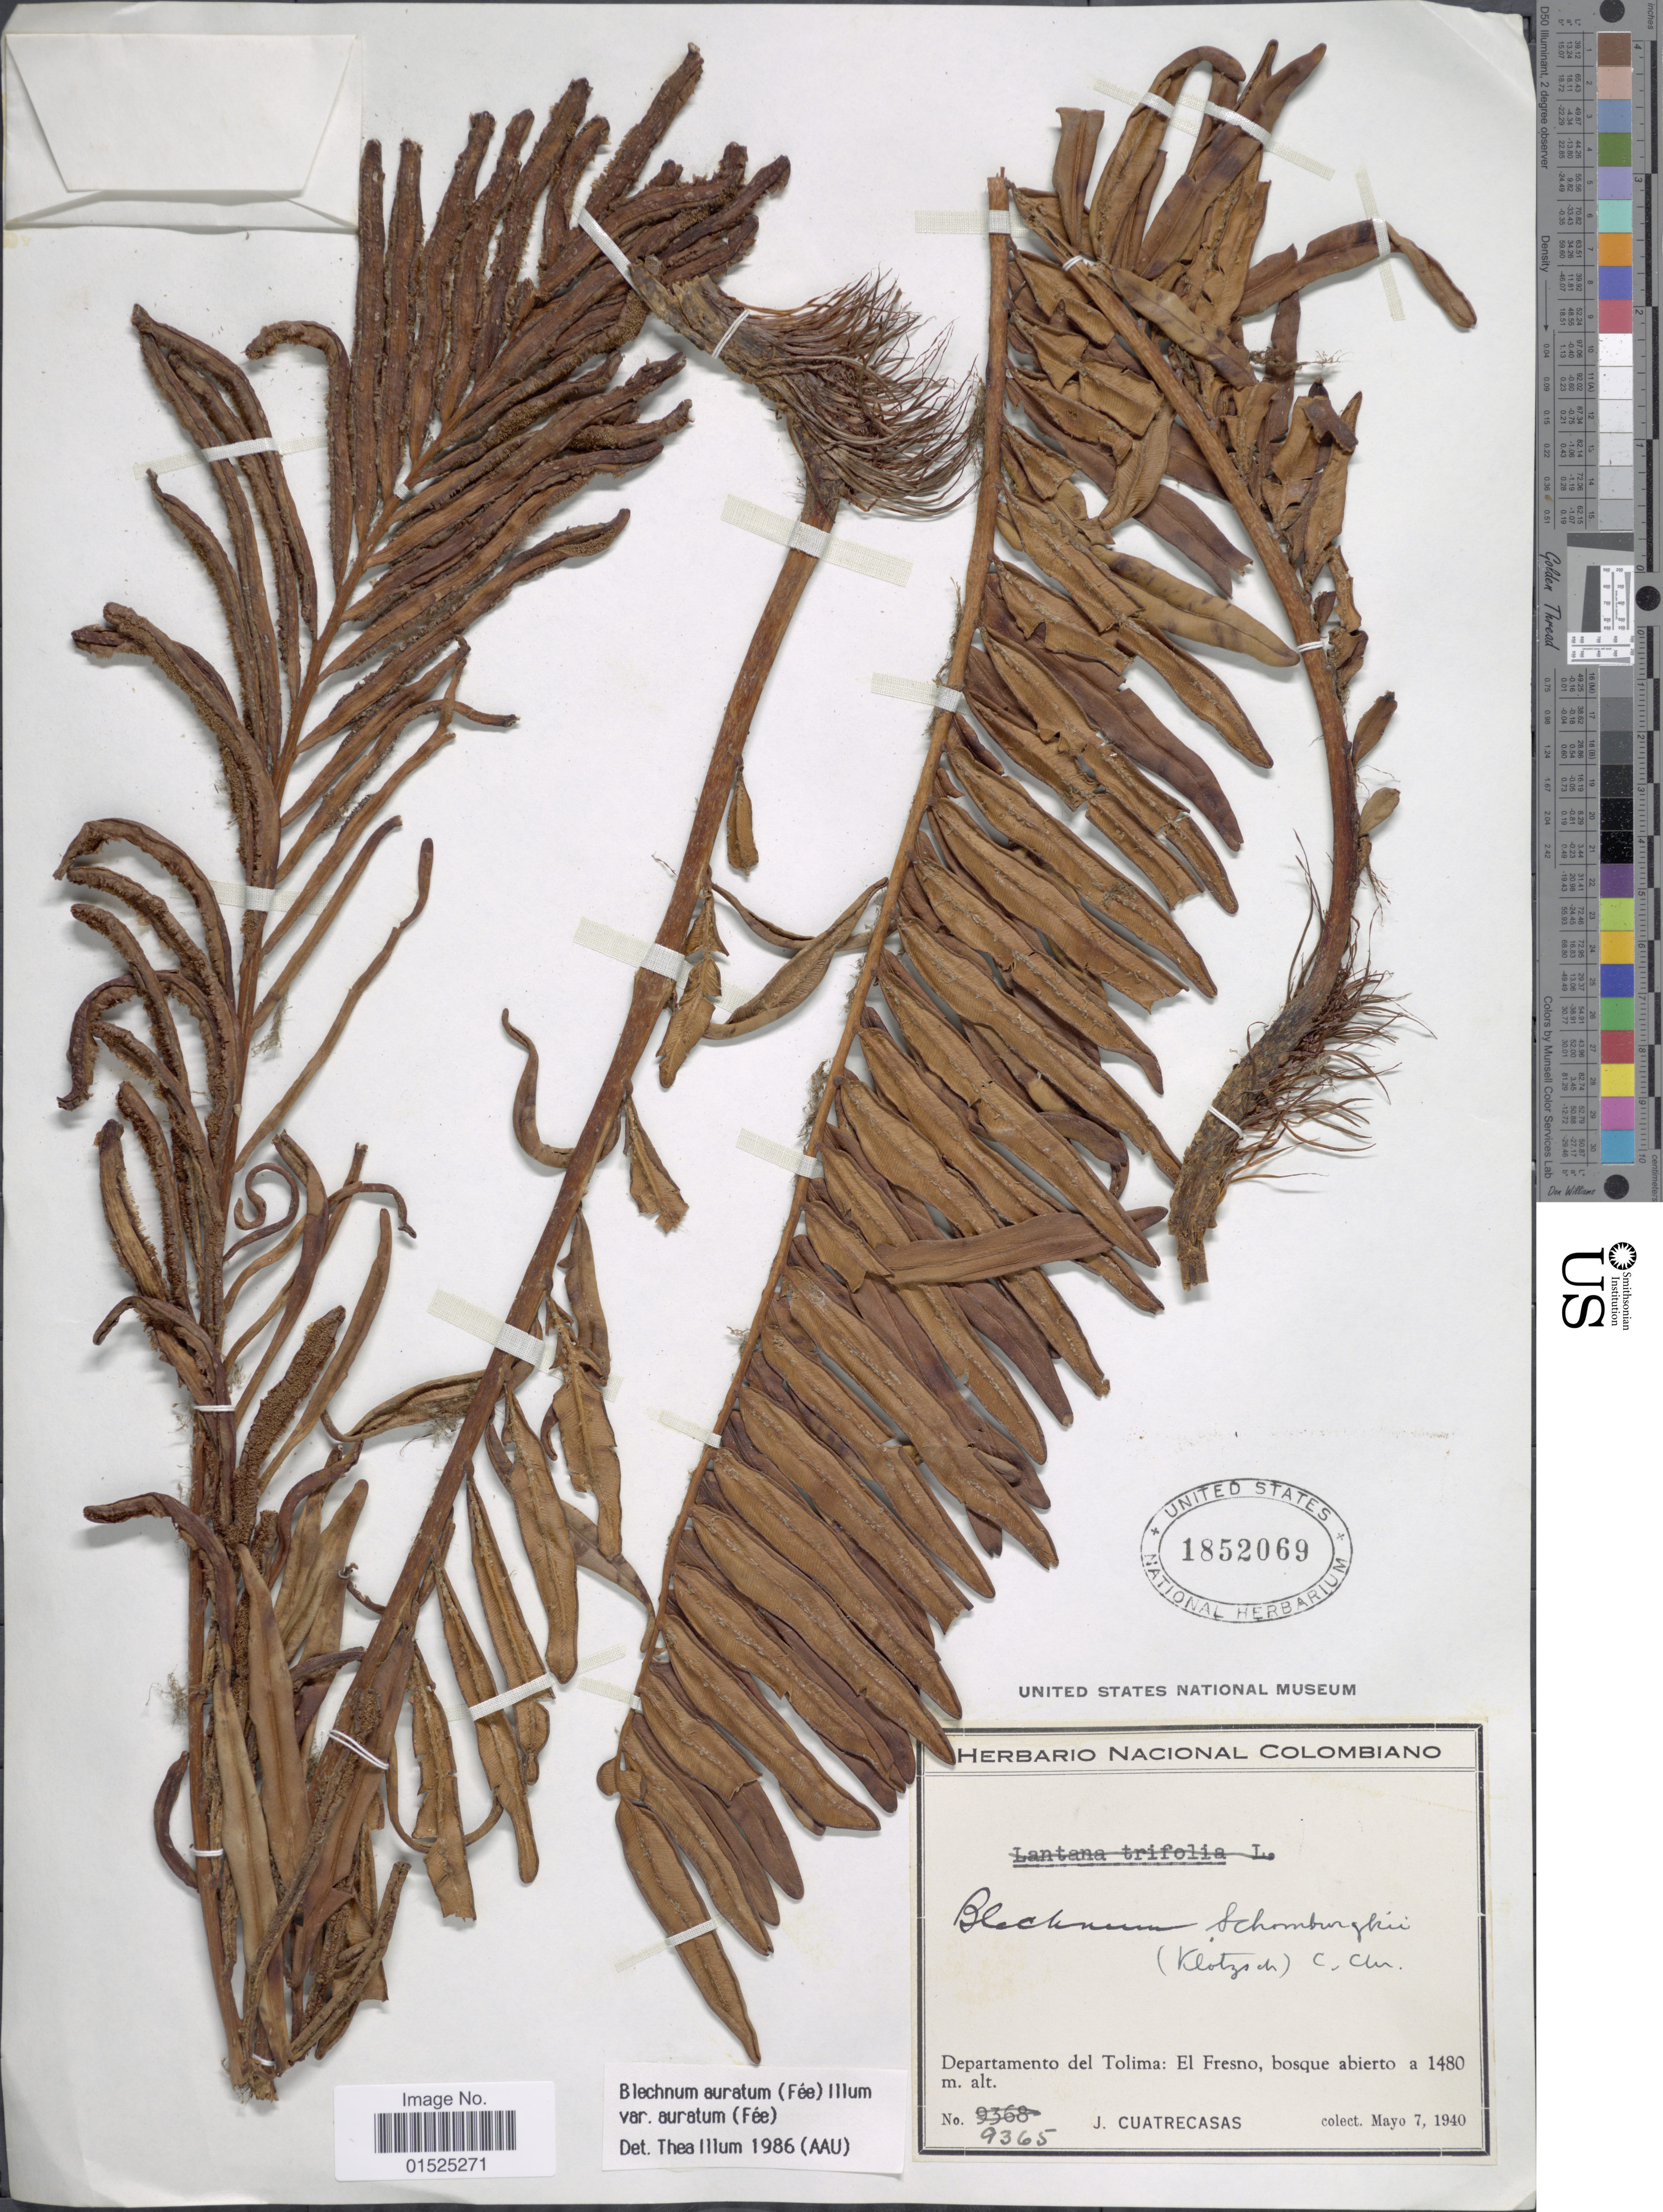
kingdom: Plantae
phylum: Tracheophyta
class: Polypodiopsida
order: Polypodiales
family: Blechnaceae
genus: Blechnum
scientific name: Blechnum auratum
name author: (Fée) R.M. Tryon & Stolze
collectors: J. Cuatrecasas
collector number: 9365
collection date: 1940-05-07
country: Colombia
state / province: Tolima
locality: El Fresno, bosque abierto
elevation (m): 1480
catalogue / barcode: US 1852069